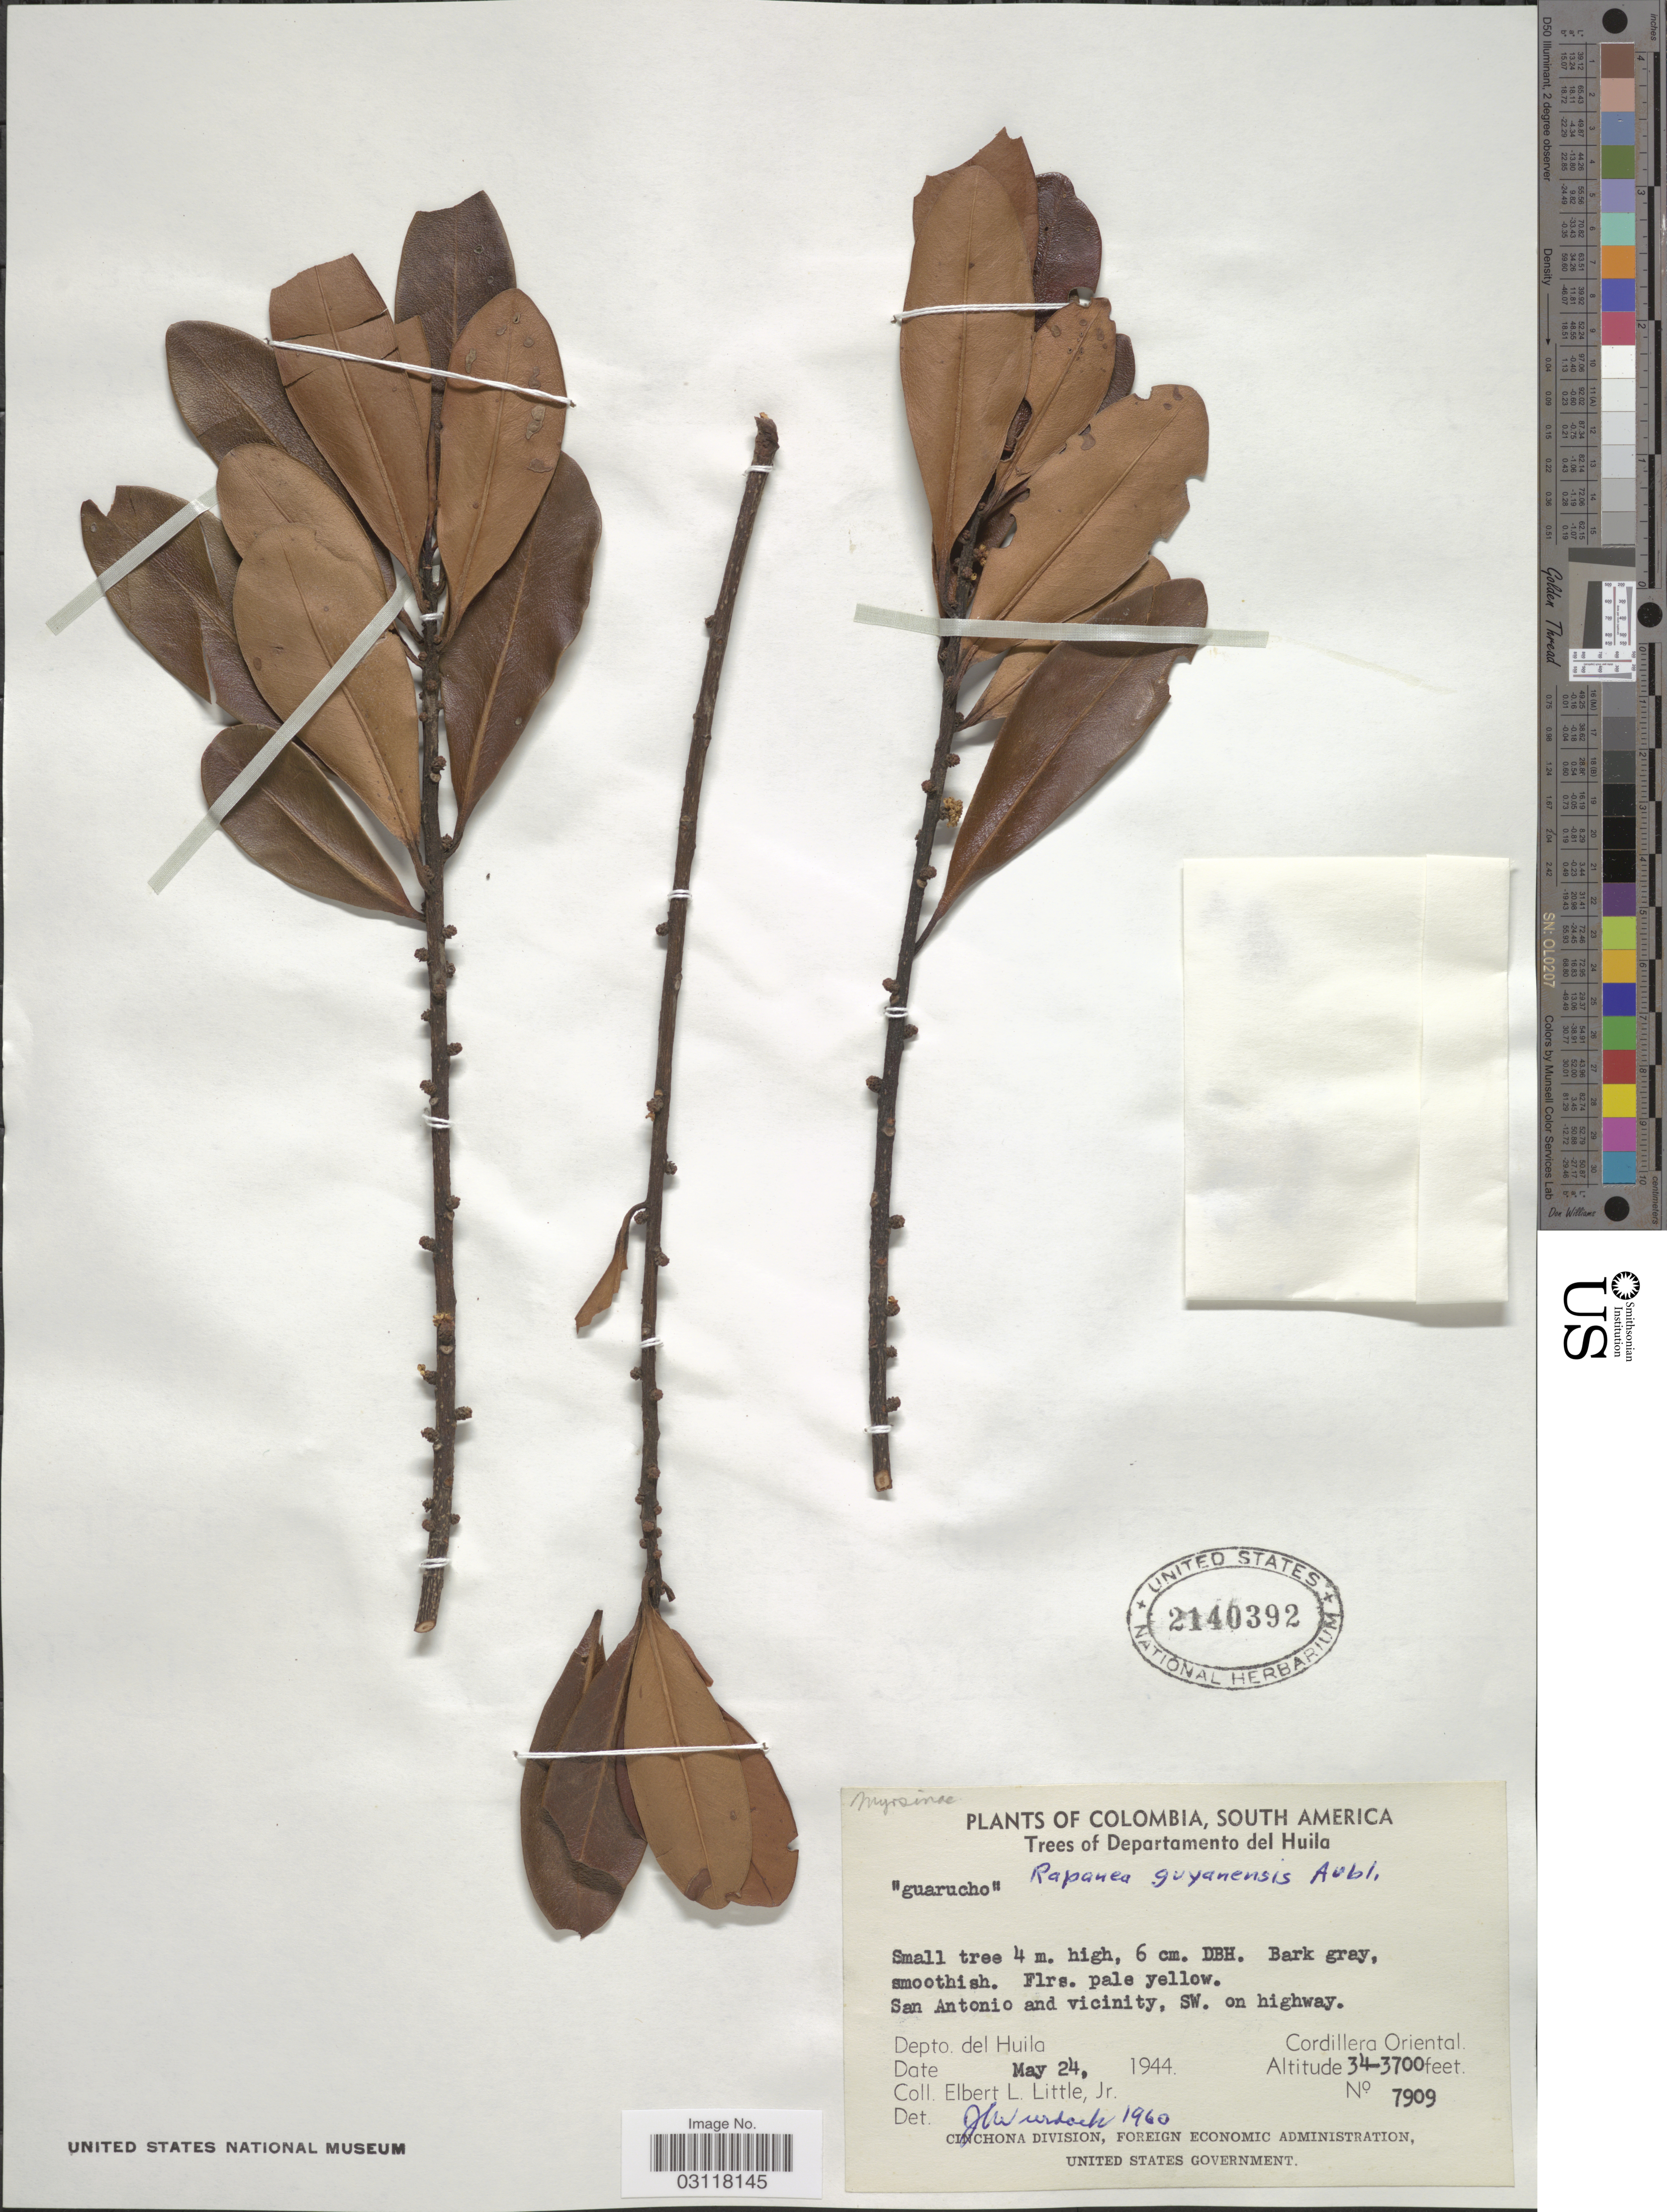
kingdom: Plantae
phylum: Tracheophyta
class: Magnoliopsida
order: Ericales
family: Primulaceae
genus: Rapanea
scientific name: Rapanea guianensis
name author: Aubl.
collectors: E. L. Little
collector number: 7909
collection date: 1944-05-24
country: Colombia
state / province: Huila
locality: South America. Departamento del Huila. San Antonio and vicinity, SW. on highway. Depto. del Huila. Cordillera Oriental.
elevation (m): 1036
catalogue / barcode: US 2140392